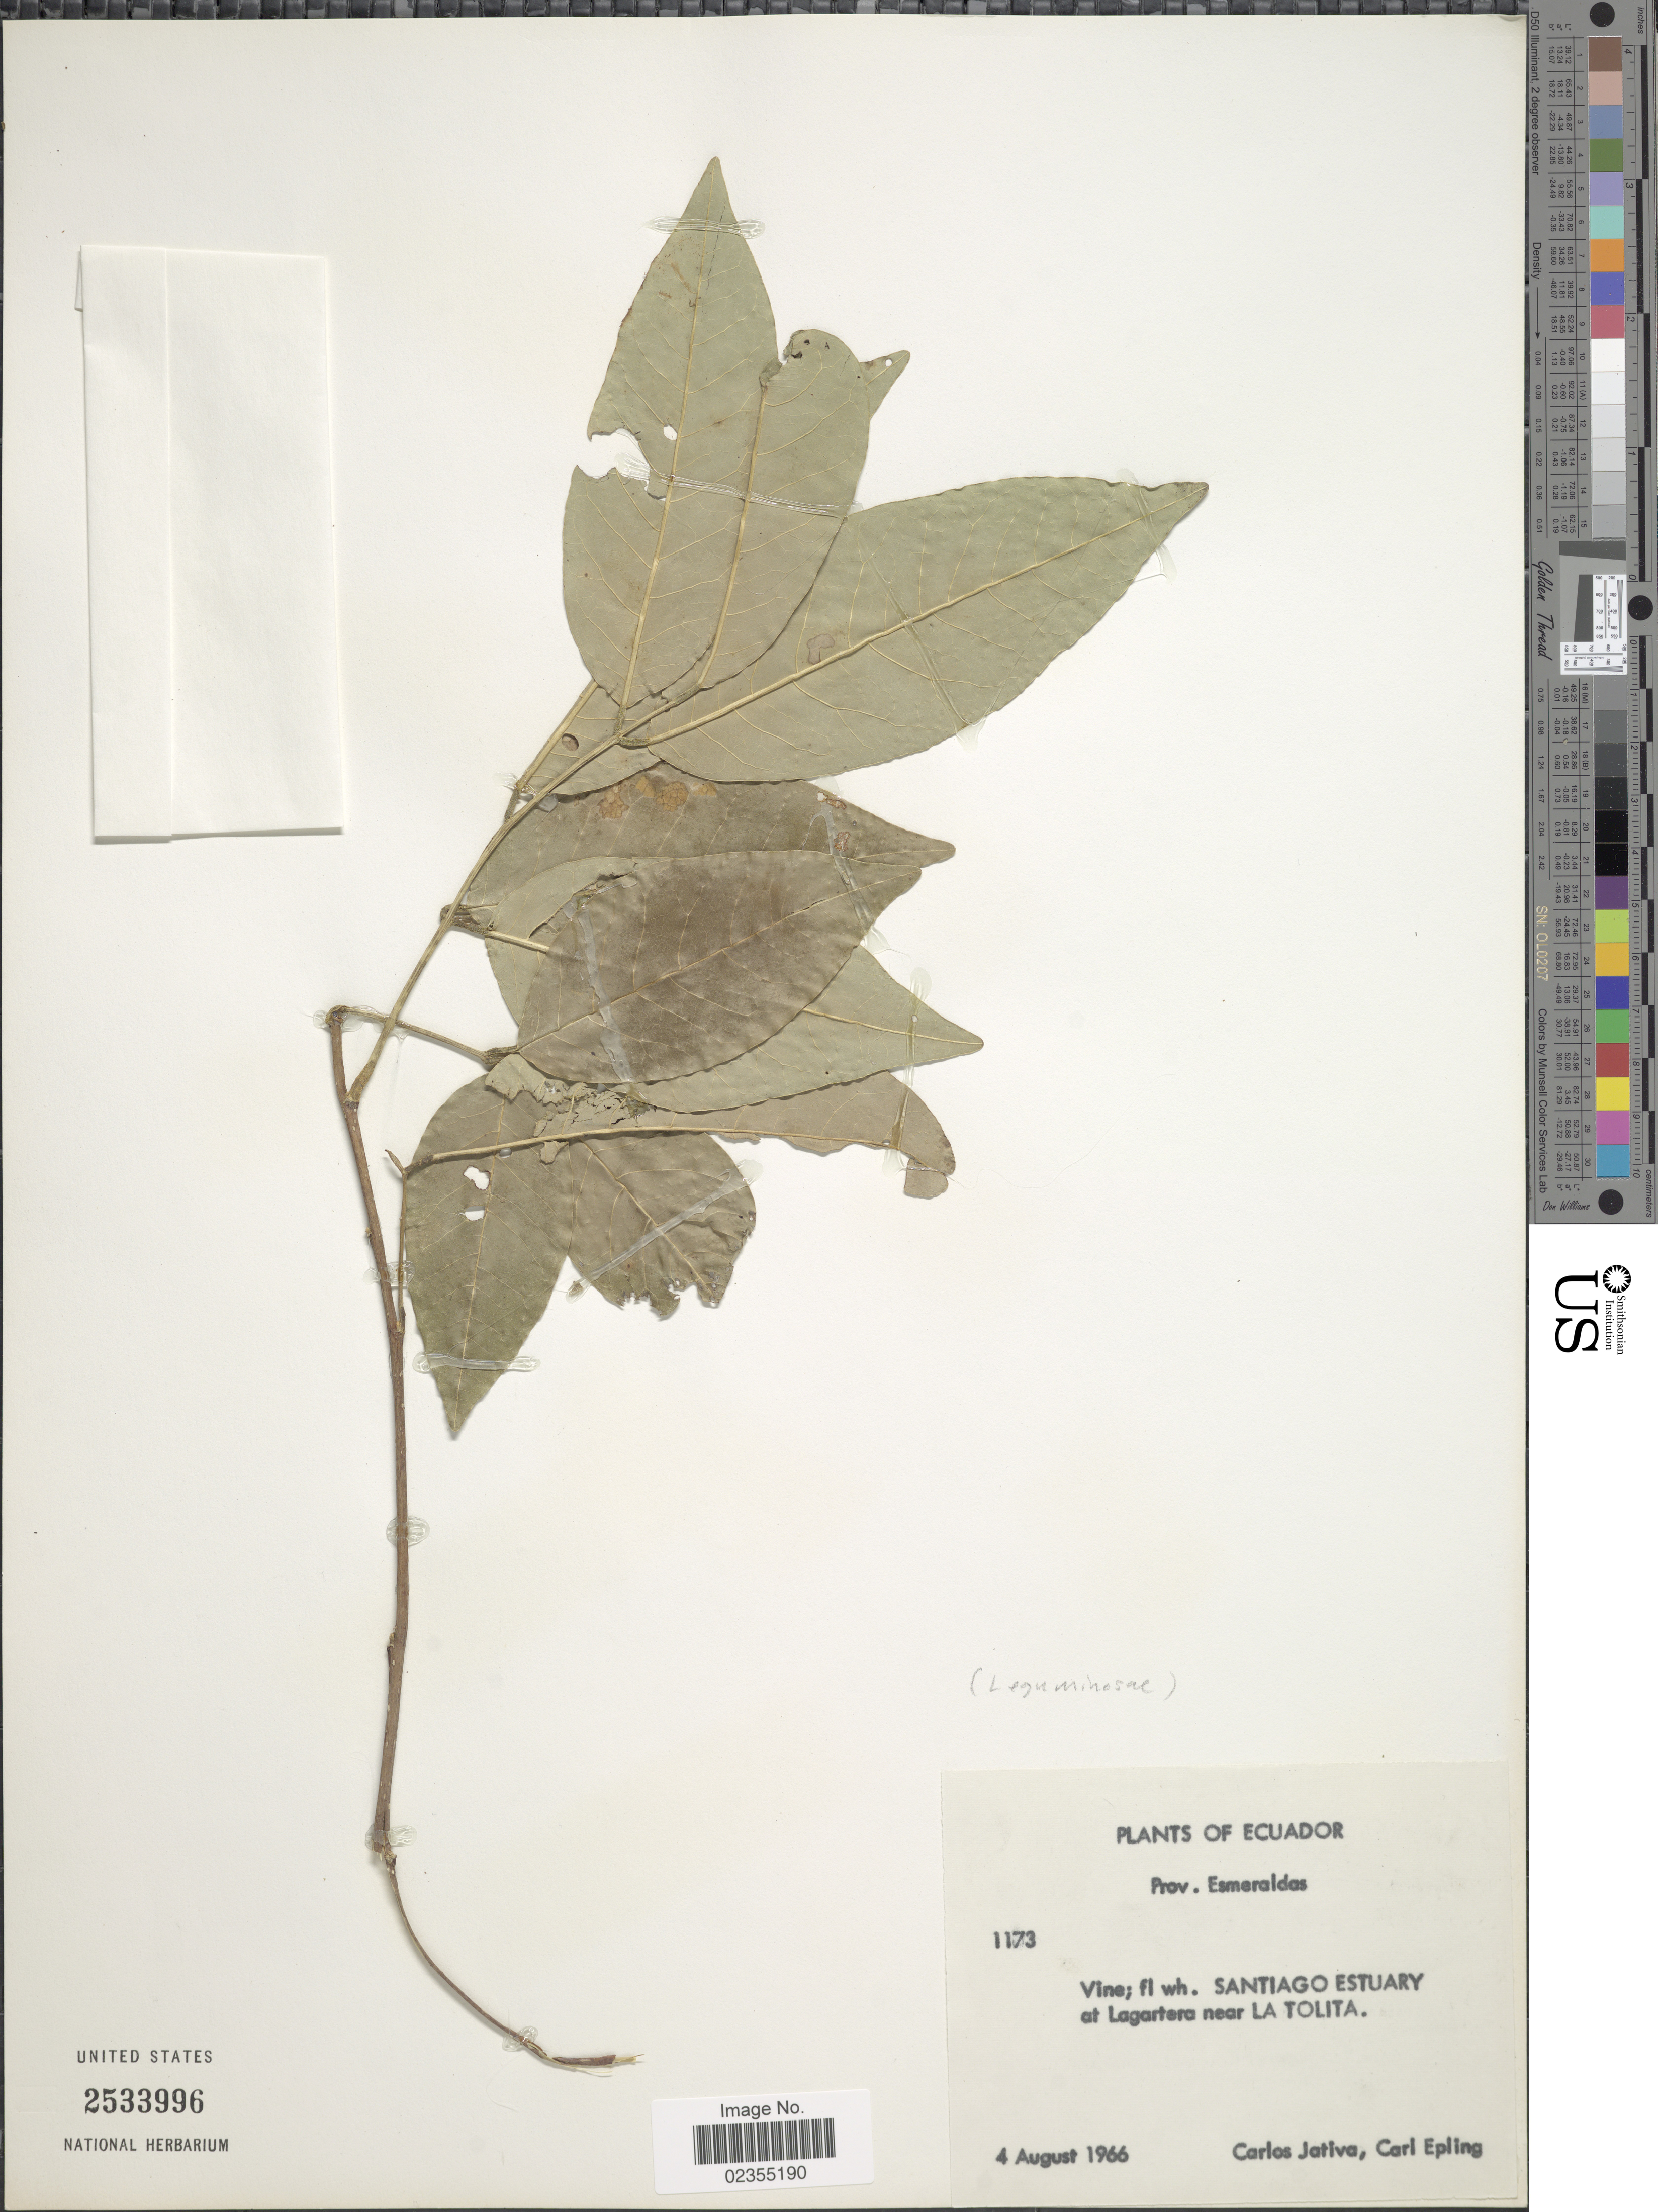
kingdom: Plantae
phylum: Tracheophyta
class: Magnoliopsida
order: Fabales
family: Fabaceae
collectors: C. D. Játiva & C. C. Epling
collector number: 1173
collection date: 1966-08-04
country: Ecuador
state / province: Esmeraldas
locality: Prov. Esmeraldas. Santiago Estuary at Lagartera near La Tolita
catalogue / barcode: US 2533996